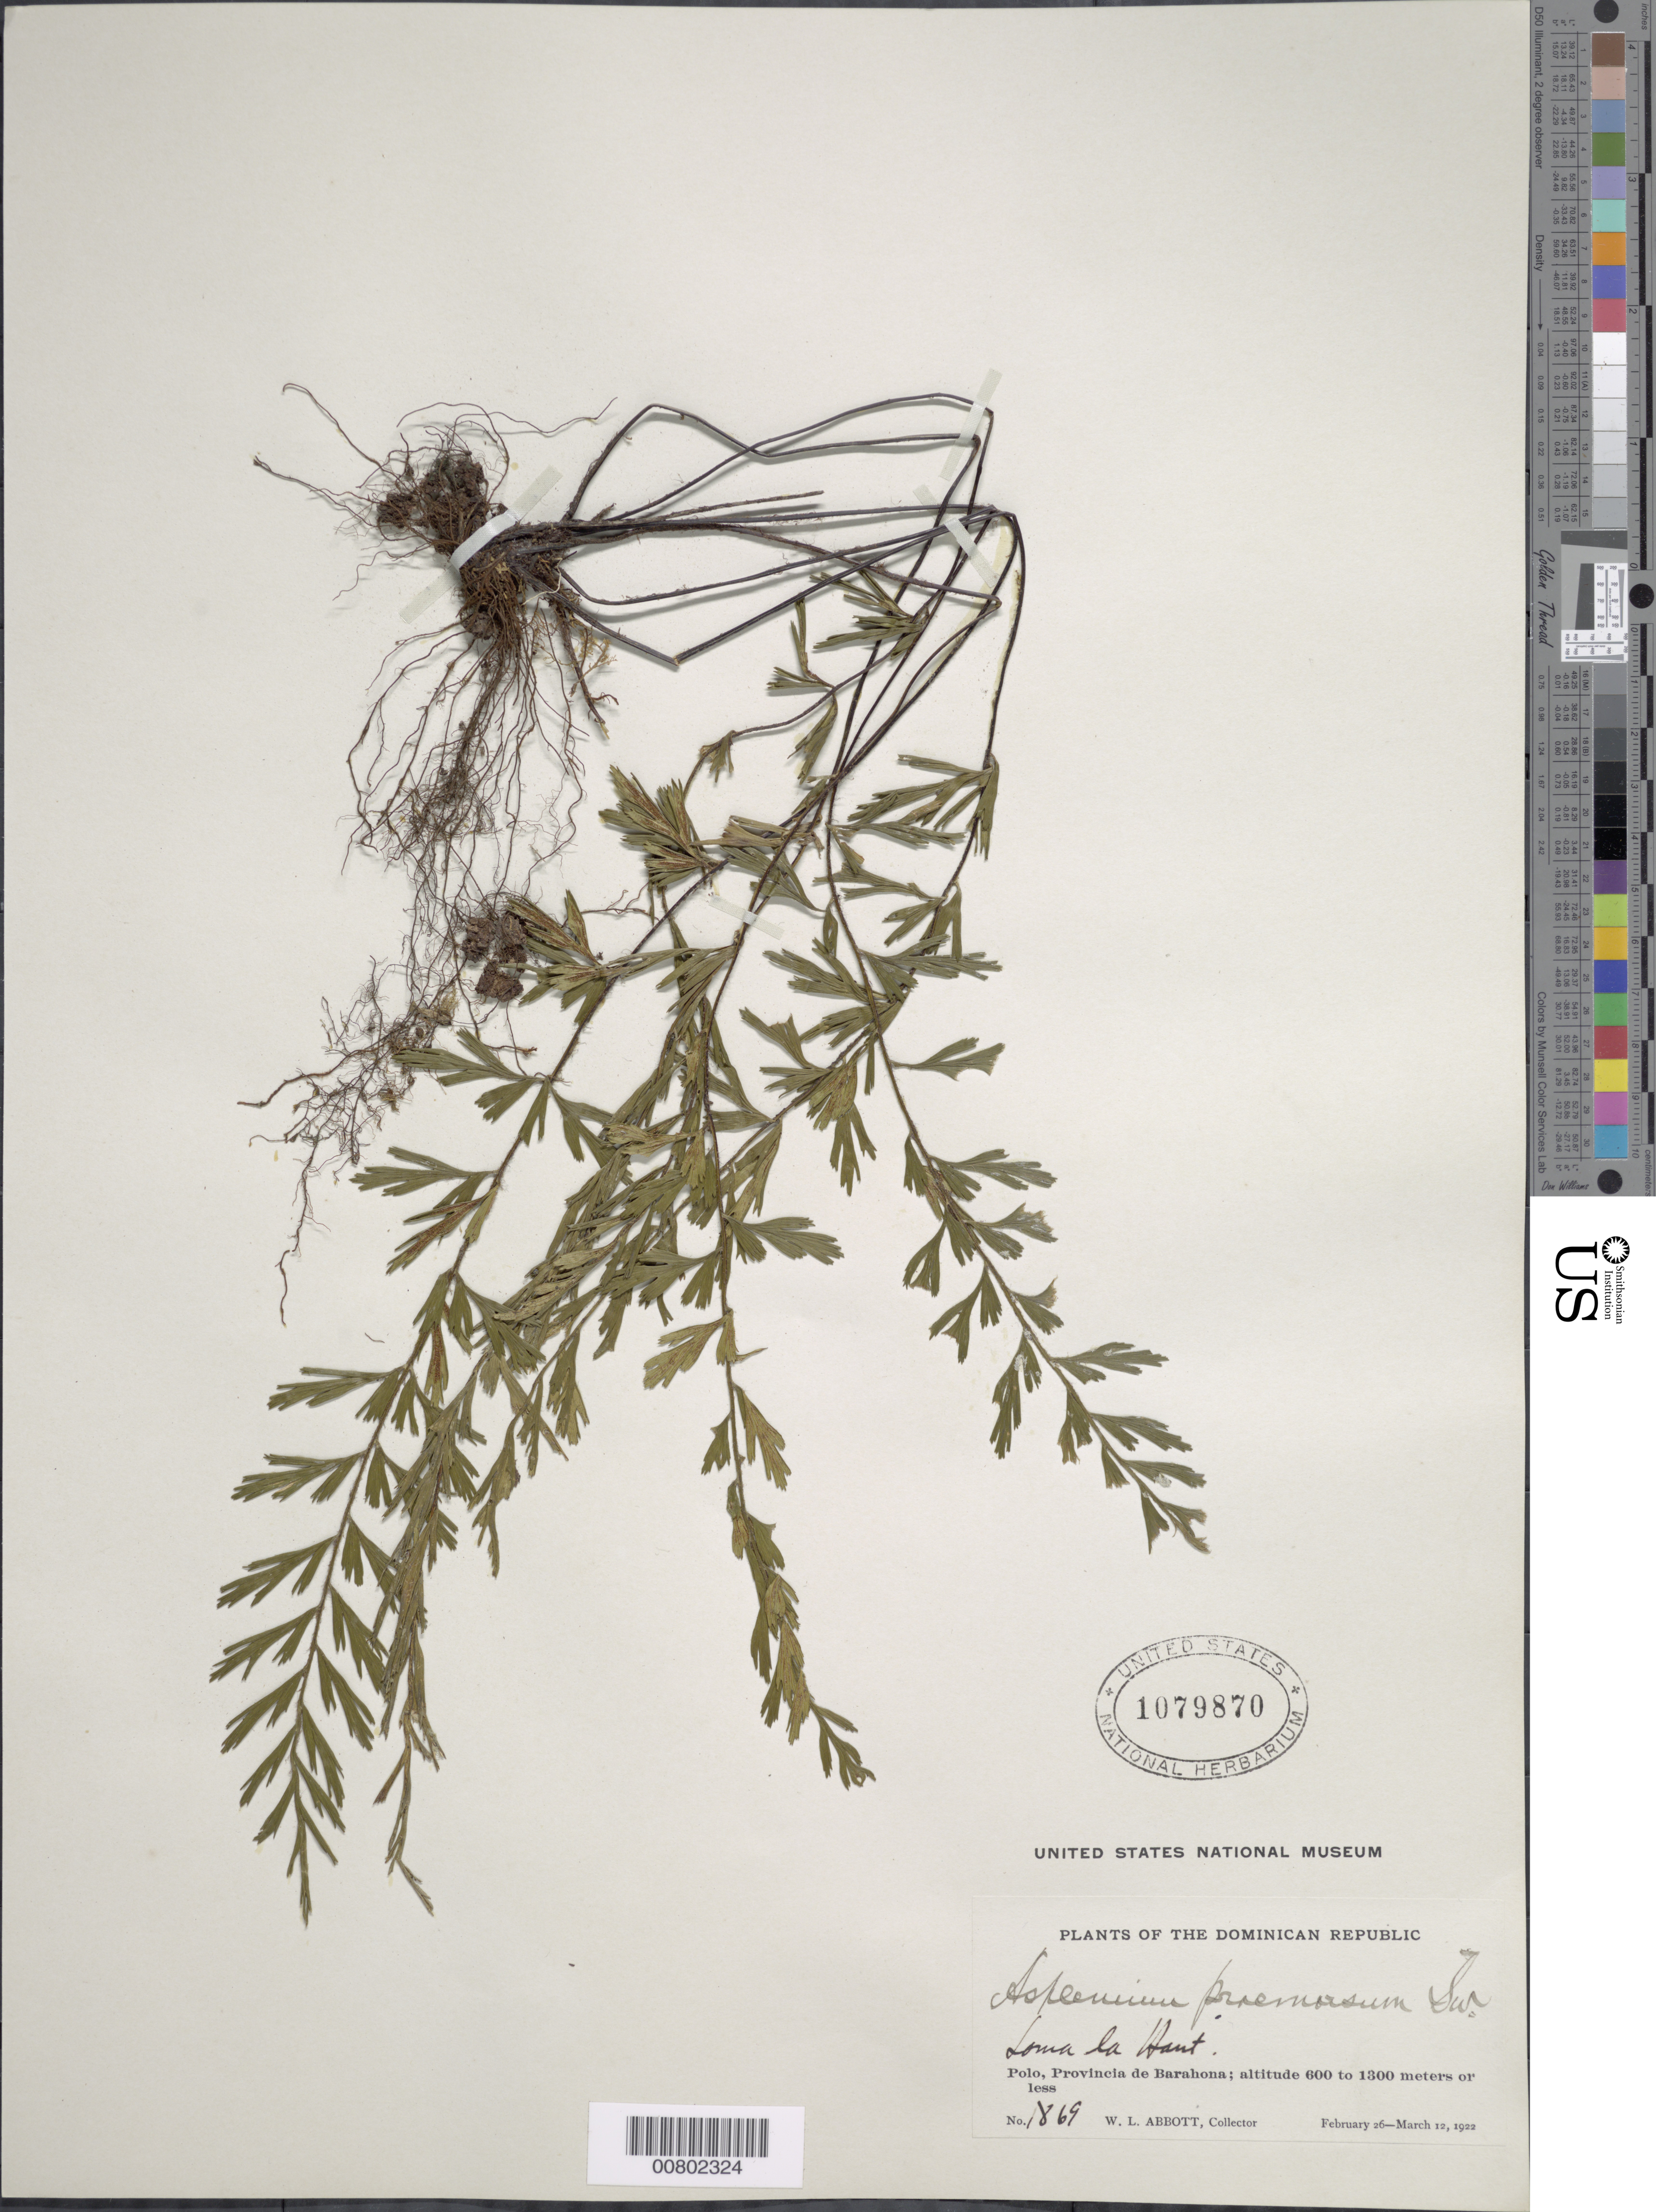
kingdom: Plantae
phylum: Tracheophyta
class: Polypodiopsida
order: Polypodiales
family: Aspleniaceae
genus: Asplenium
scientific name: Asplenium praemorsum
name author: Sw.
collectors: W. L. Abbott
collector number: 1869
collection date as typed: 26 Feb 1922 to 12 Mar 1922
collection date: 1922-02-26/1922-03-12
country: Dominican Republic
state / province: Barahona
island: Hispaniola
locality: Polo, Loma la Haut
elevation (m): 600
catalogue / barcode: US 1079870